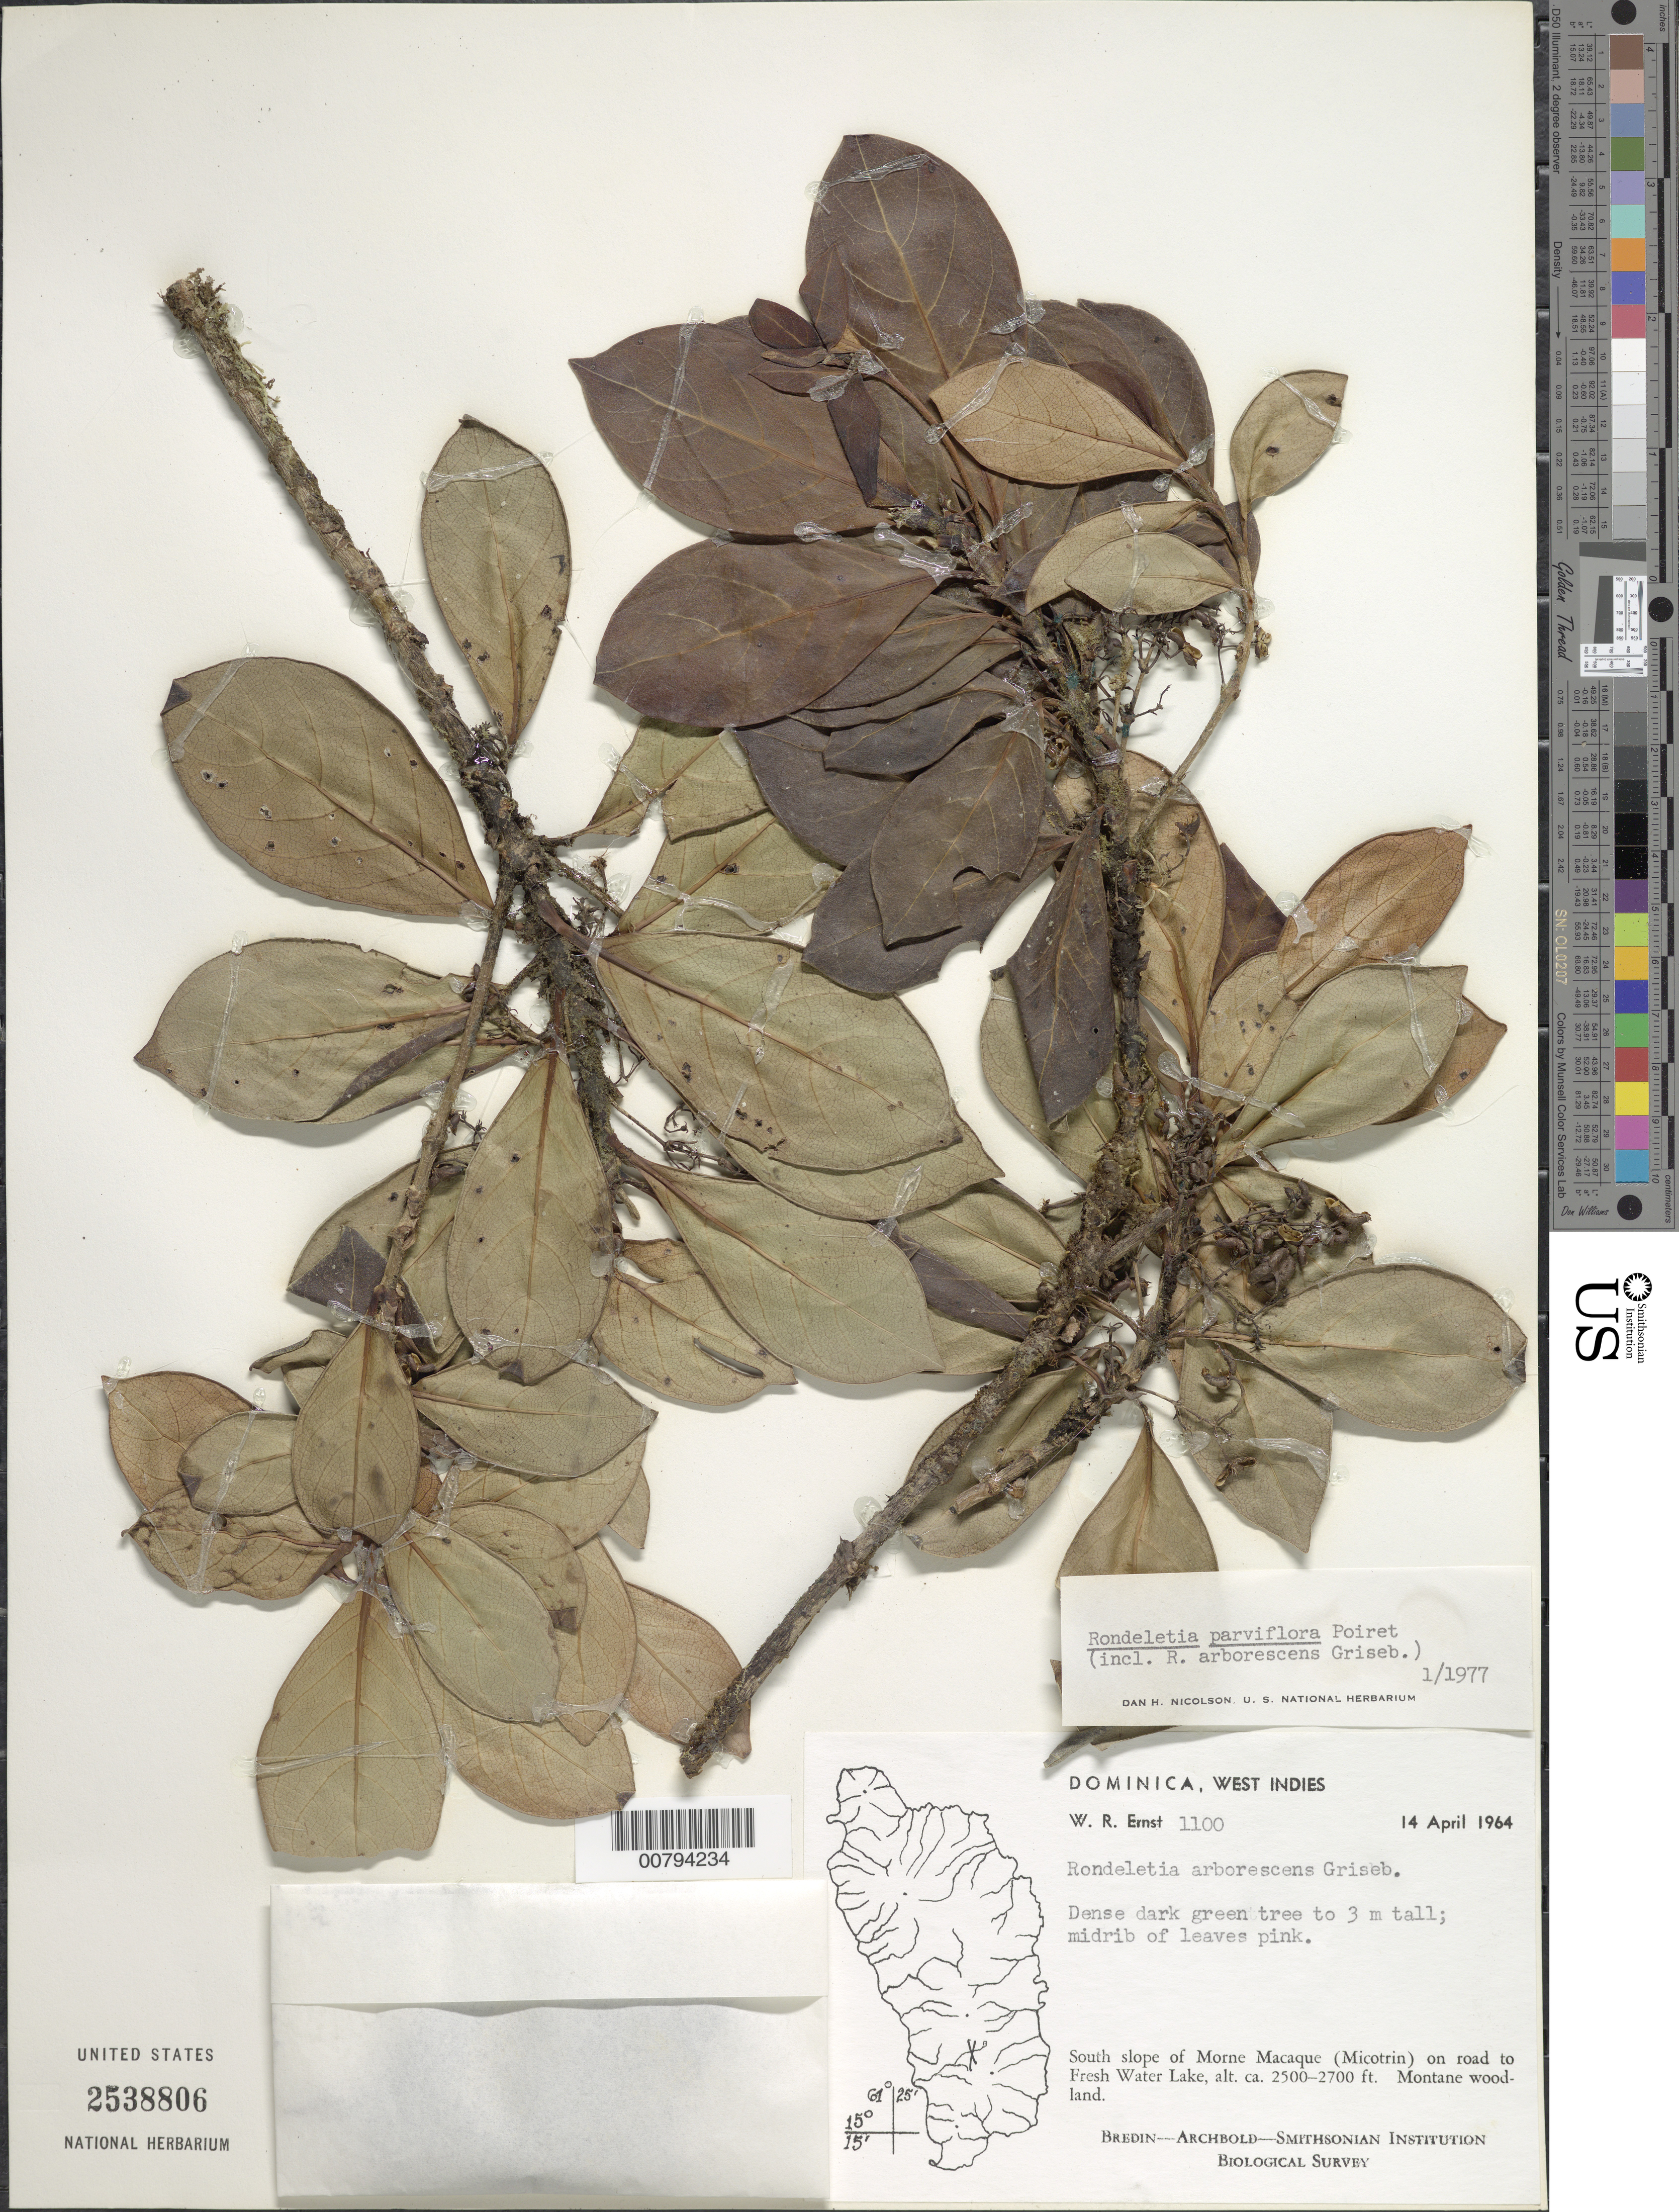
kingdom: Plantae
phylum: Tracheophyta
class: Magnoliopsida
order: Gentianales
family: Rubiaceae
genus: Rondeletia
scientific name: Rondeletia parviflora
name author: Poir.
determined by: Nicolson, Dan H.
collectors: W. R. Ernst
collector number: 1100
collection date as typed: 14 Apr 1964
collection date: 1964-04-14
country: Dominica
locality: South slope of Morne Macaque (Micotrin) on road to Fresh Water Lake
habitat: Montane woodland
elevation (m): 762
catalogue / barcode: US 2538806